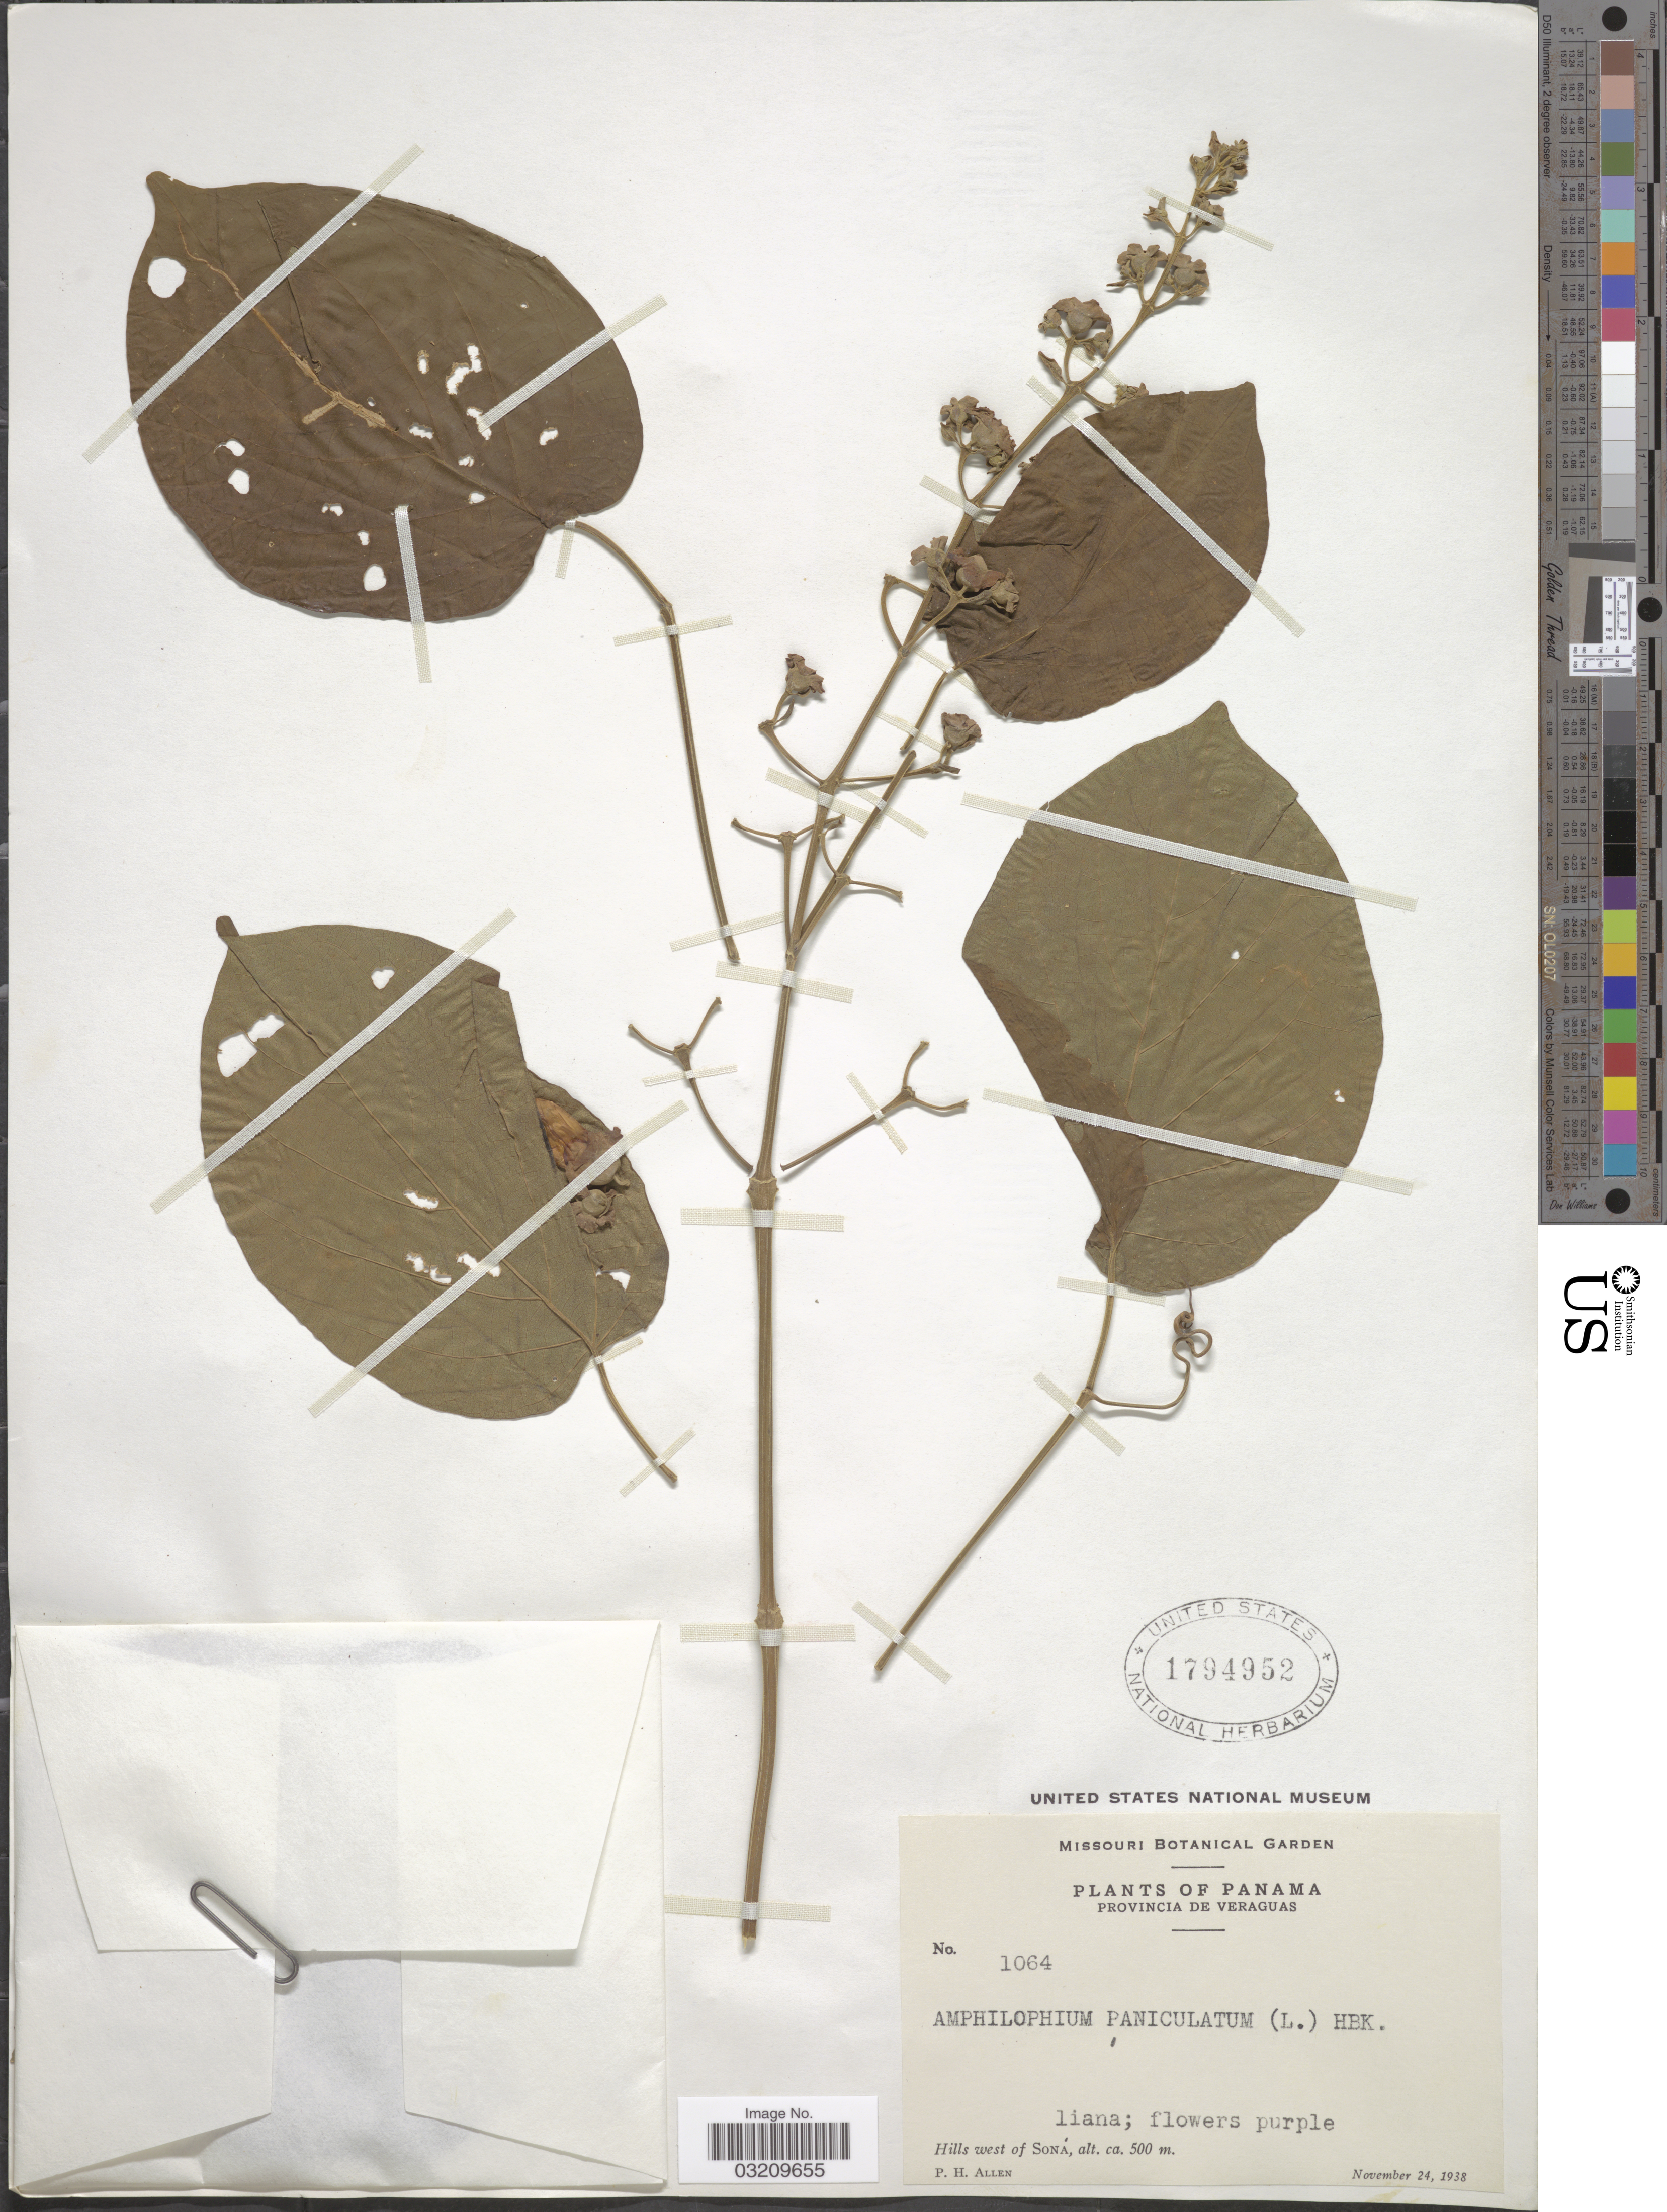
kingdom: Plantae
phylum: Tracheophyta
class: Magnoliopsida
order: Lamiales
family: Bignoniaceae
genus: Amphilophium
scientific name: Amphilophium paniculatum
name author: (L.) Kunth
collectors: P. H. Allen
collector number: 1064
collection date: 1938-11-24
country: Panama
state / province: Veraguas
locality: Hills west of Sona.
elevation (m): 500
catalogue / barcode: US 1794952